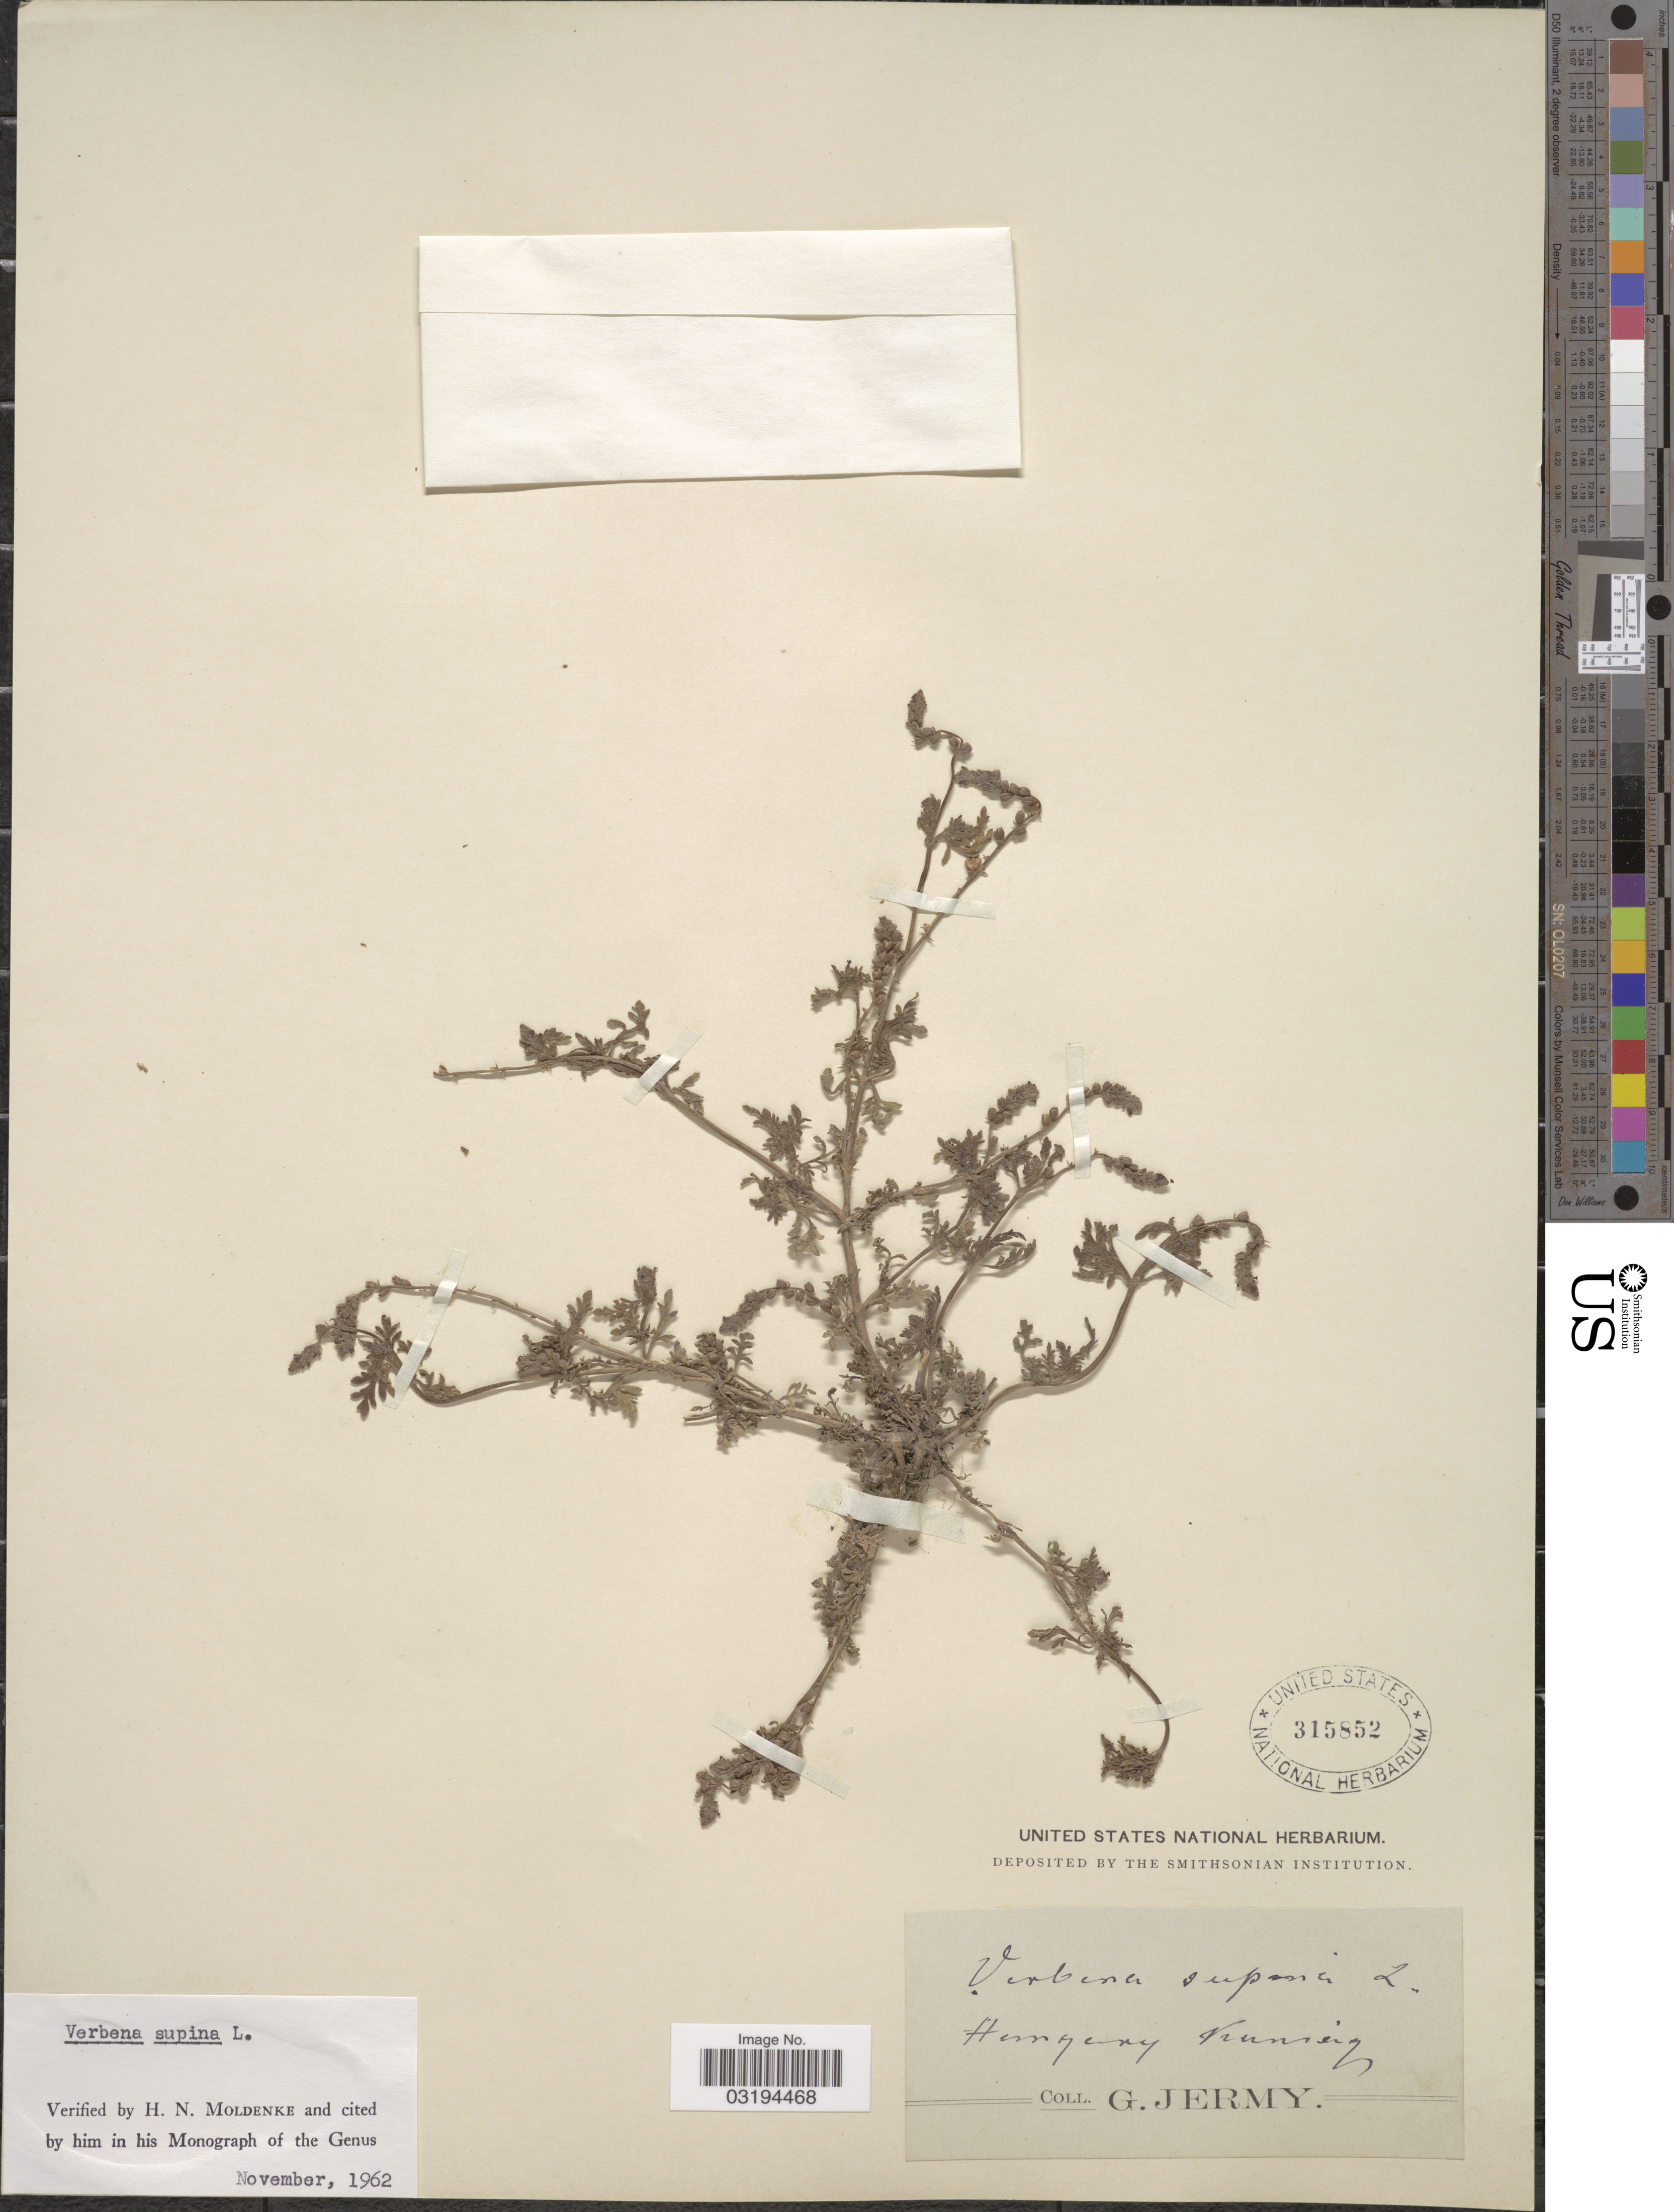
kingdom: Plantae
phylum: Tracheophyta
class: Magnoliopsida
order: Lamiales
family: Verbenaceae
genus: Verbena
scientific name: Verbena supina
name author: L.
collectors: G. Jermy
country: Hungary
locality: Vruneig [interpreted].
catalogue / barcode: US 315852